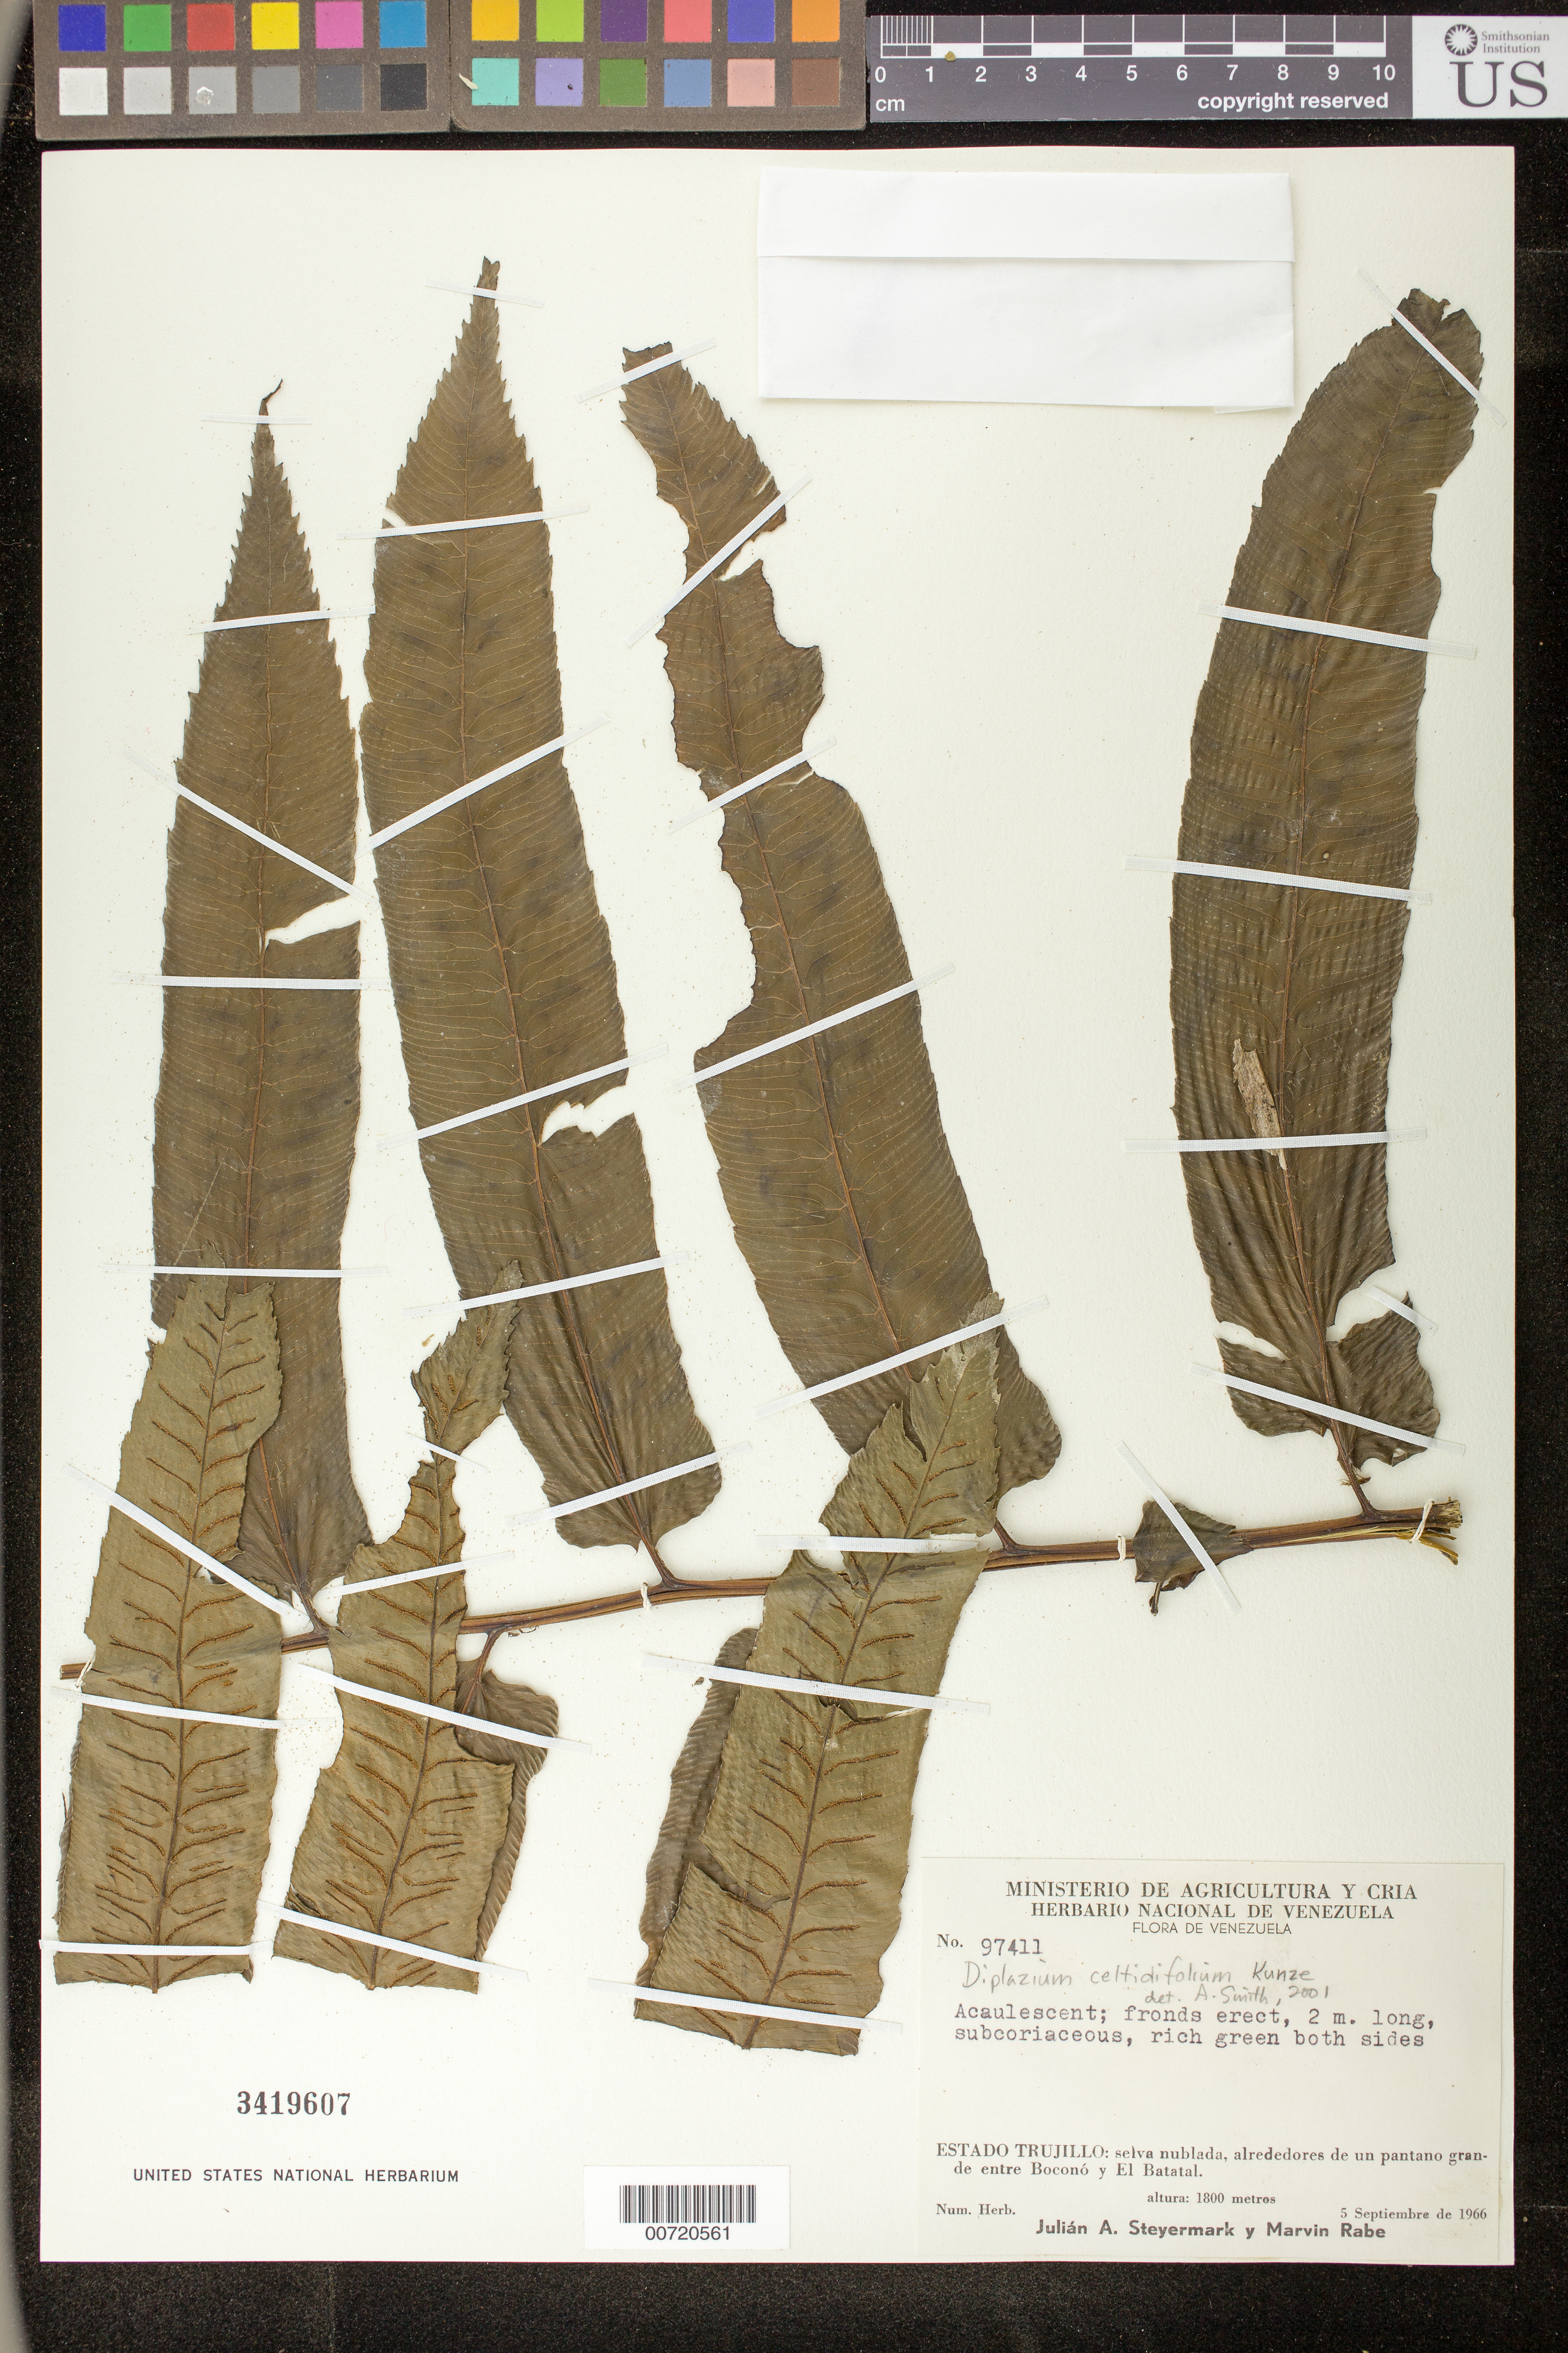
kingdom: Plantae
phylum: Tracheophyta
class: Polypodiopsida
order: Polypodiales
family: Athyriaceae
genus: Diplazium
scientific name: Diplazium celtidifolium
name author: Kunze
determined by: Smith, Alan R., (UC)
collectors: J. Steyermark & M. Rabe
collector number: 97411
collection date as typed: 05 Sep 1966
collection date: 1966-09-05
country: Venezuela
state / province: Trujillo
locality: Selva nublada, alrededores de un pantano grande entre Boconó y El Batatal.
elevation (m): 1800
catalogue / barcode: US 3419607